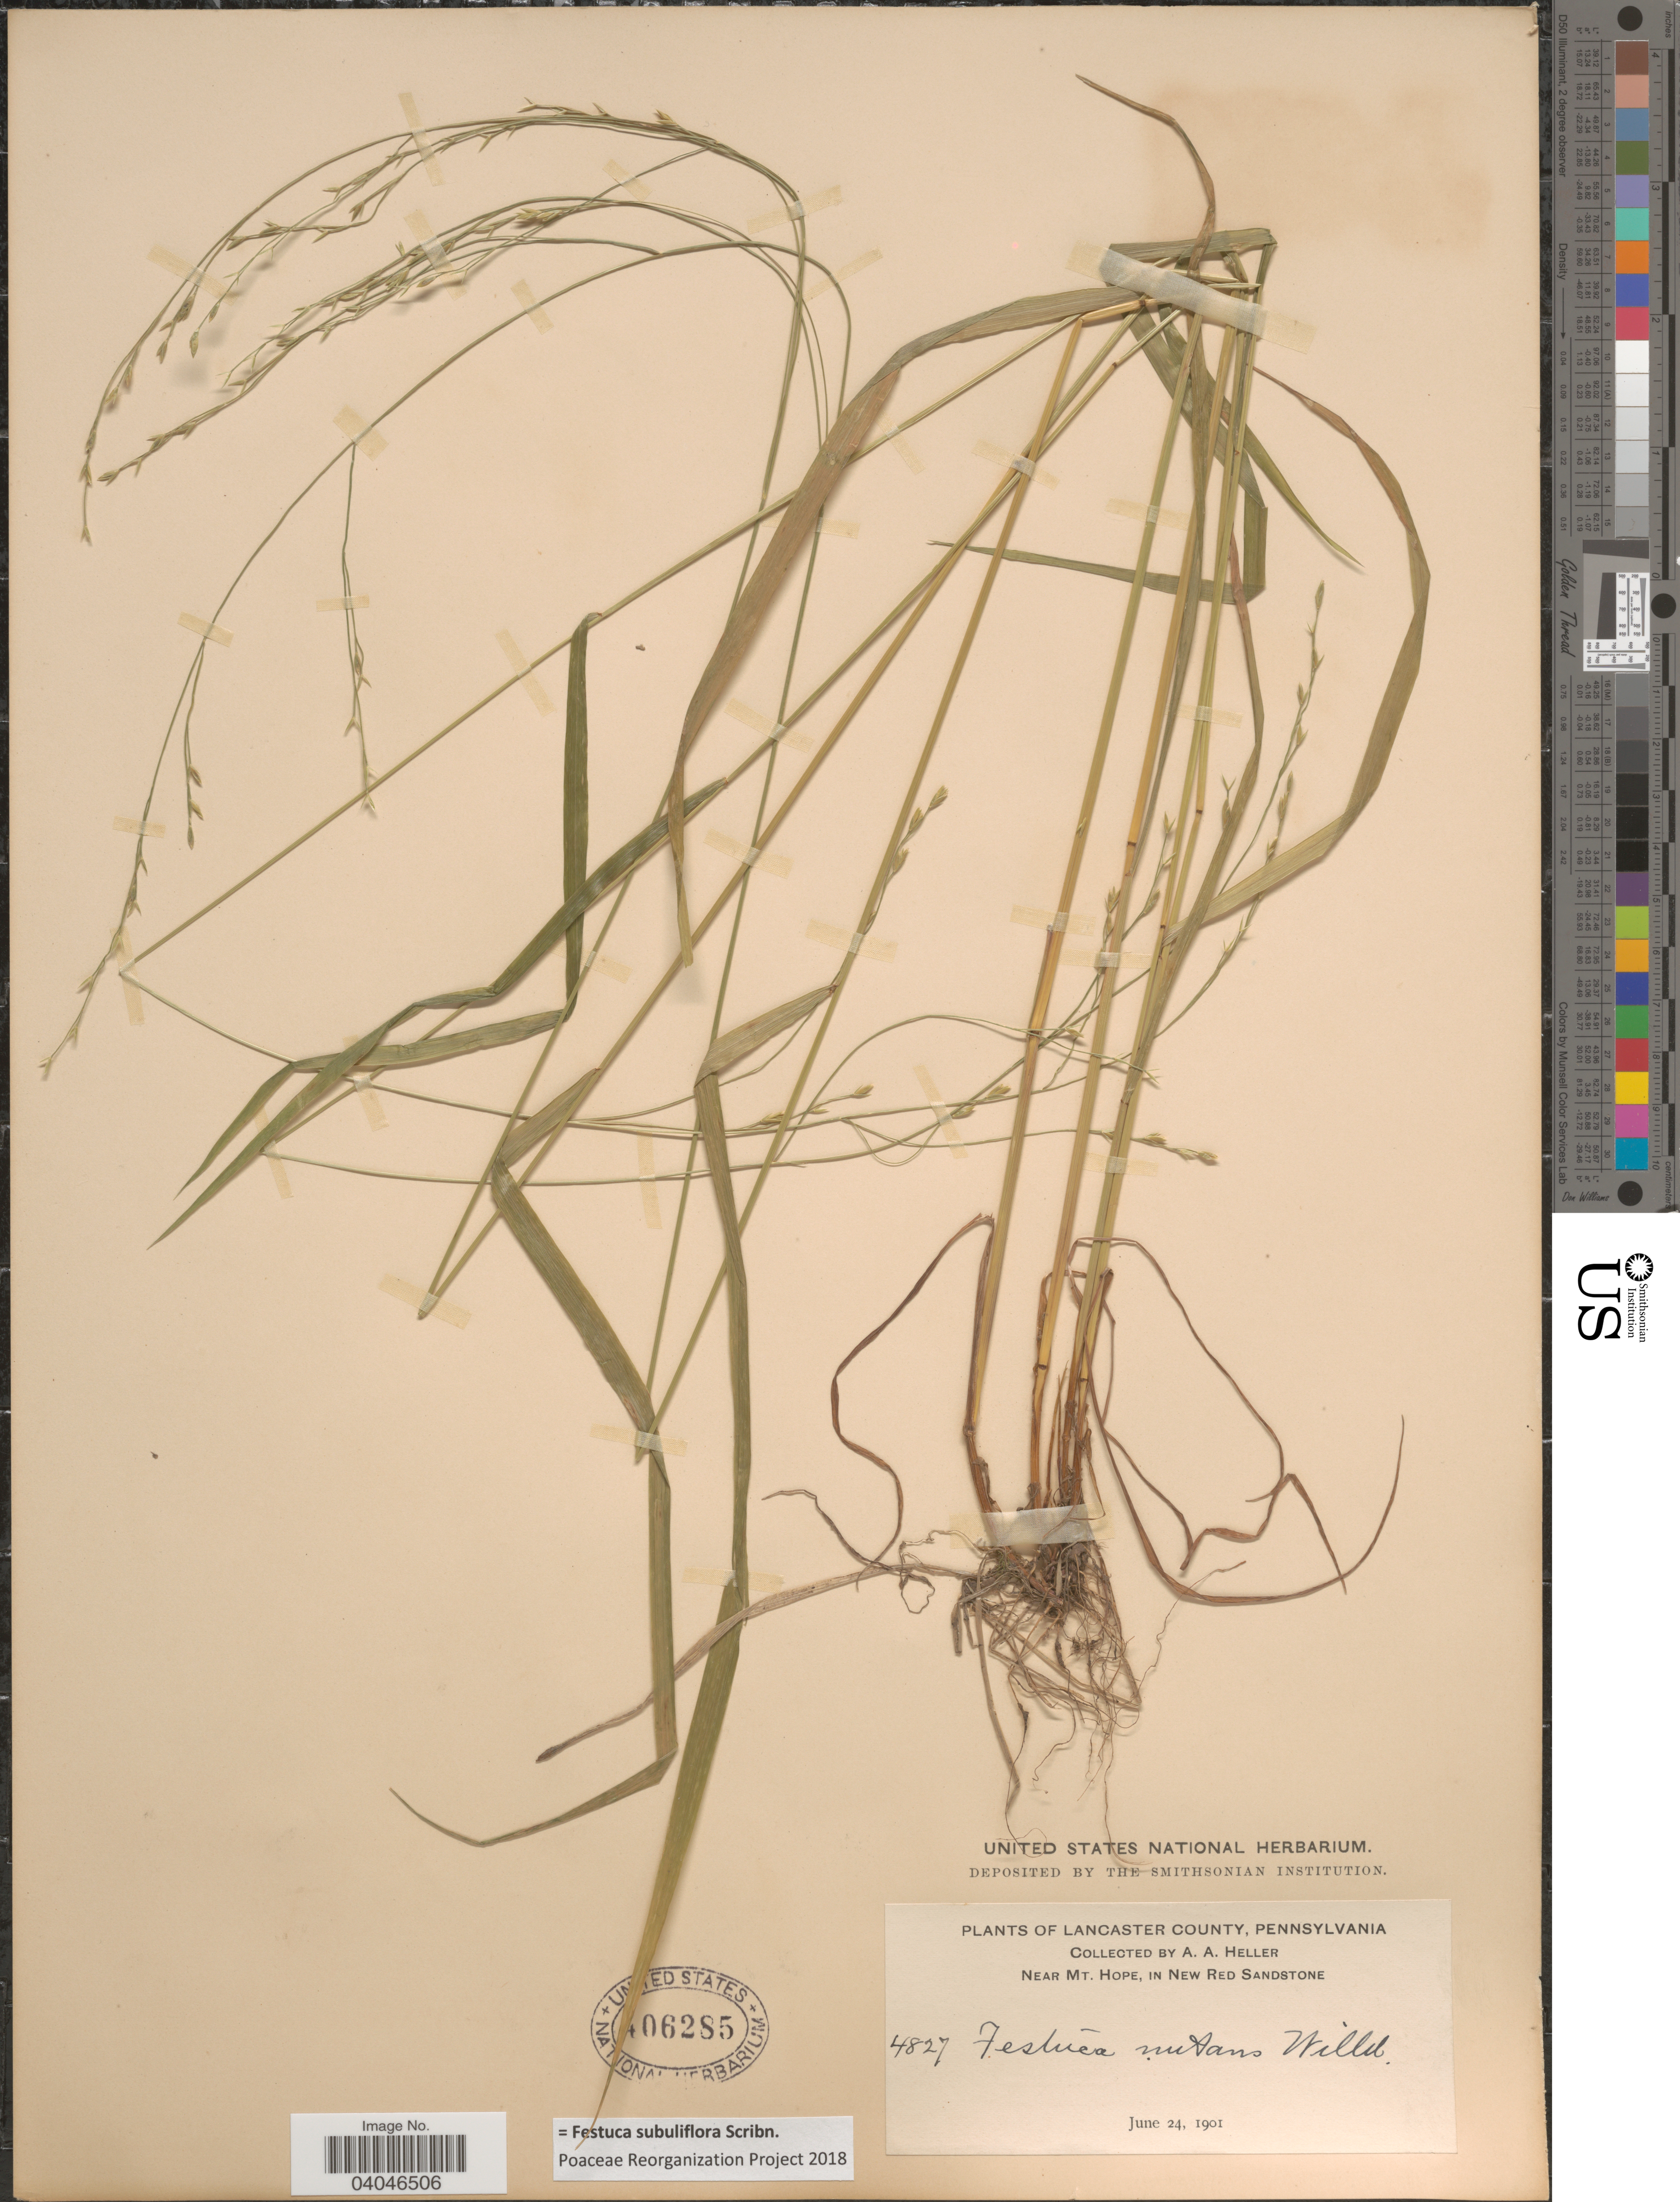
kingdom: Plantae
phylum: Tracheophyta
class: Liliopsida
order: Poales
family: Poaceae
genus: Festuca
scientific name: Festuca subuliflora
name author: Scribn.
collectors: A. A. Heller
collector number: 4827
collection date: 1901-06-24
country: United States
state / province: Pennsylvania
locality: Lancaster County. Near Mt. Hope, in New Red Sandstone.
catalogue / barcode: US 406285